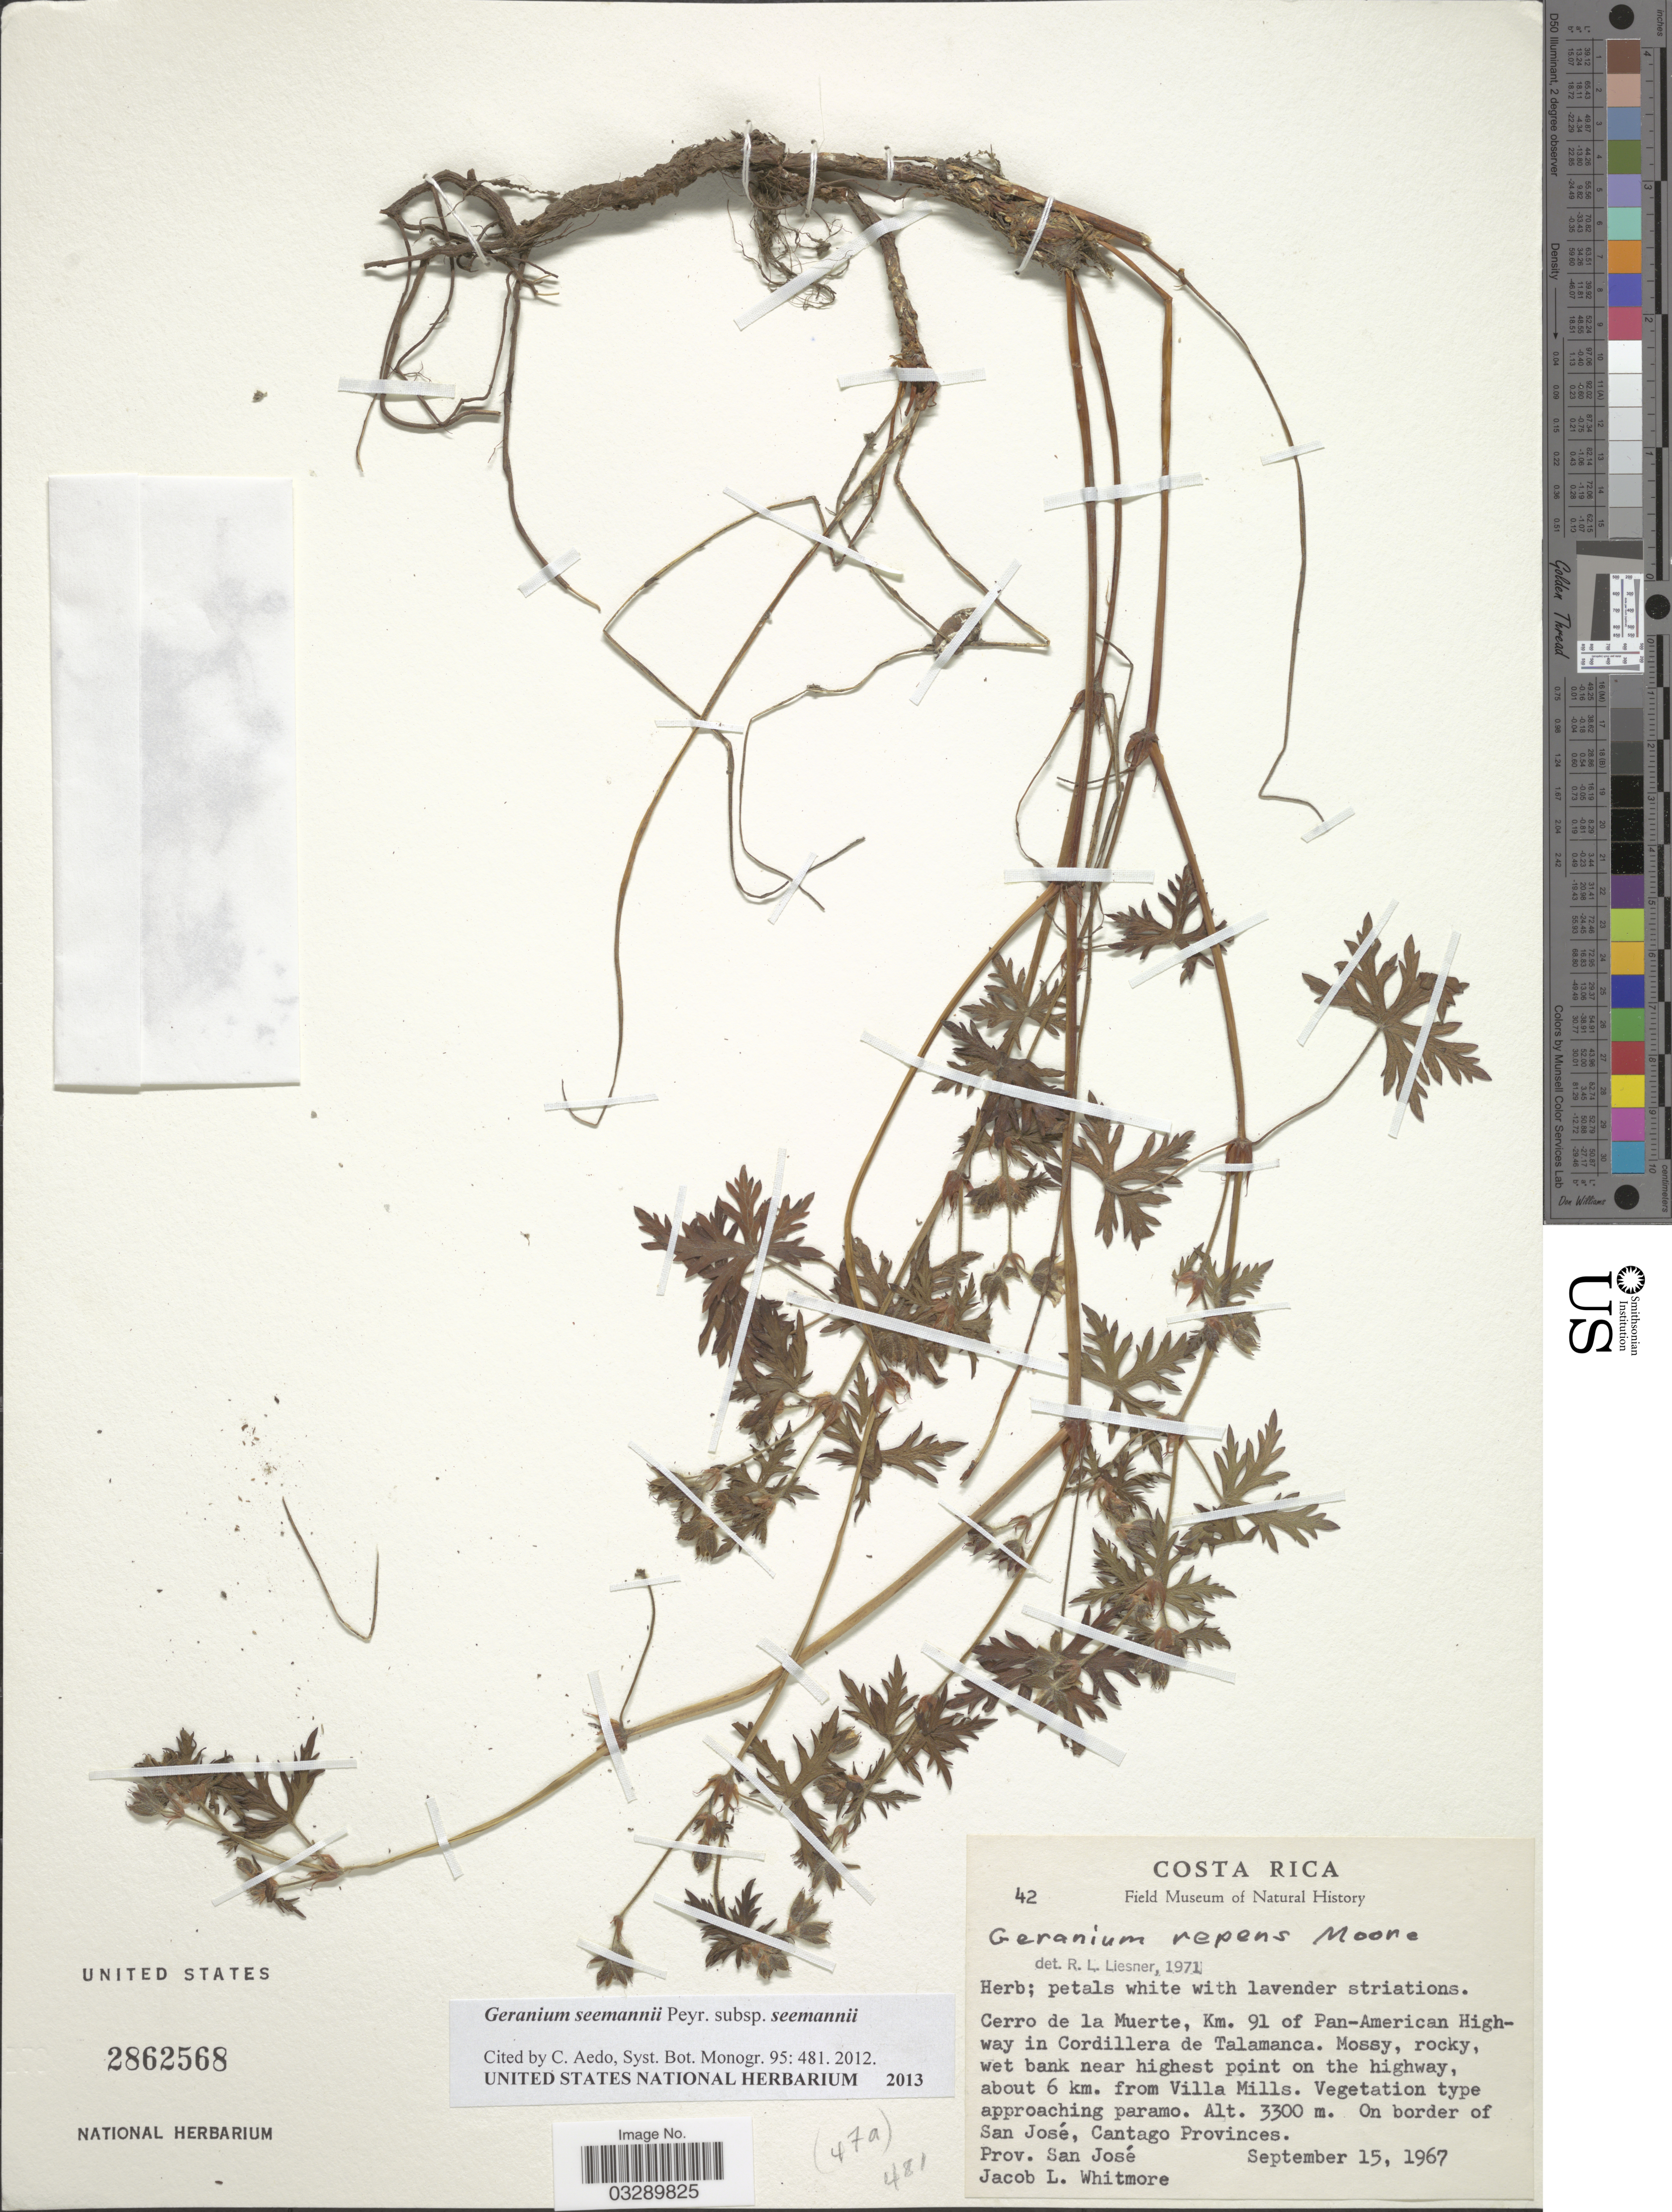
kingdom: Plantae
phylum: Tracheophyta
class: Magnoliopsida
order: Geraniales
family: Geraniaceae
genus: Geranium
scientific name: Geranium seemannii subsp. seemannii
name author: Peyr.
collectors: J. Whitmore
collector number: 42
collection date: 1967-09-15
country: Costa Rica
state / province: San José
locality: Cerro de la Muerte, Km. 91 of Pan-American Highway in Cordillera de Talamanca. Near highest point on the highway, about 6 km. from Villa Mills. On border of San José, Cantago Provinces.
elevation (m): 3300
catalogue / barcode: US 2862568